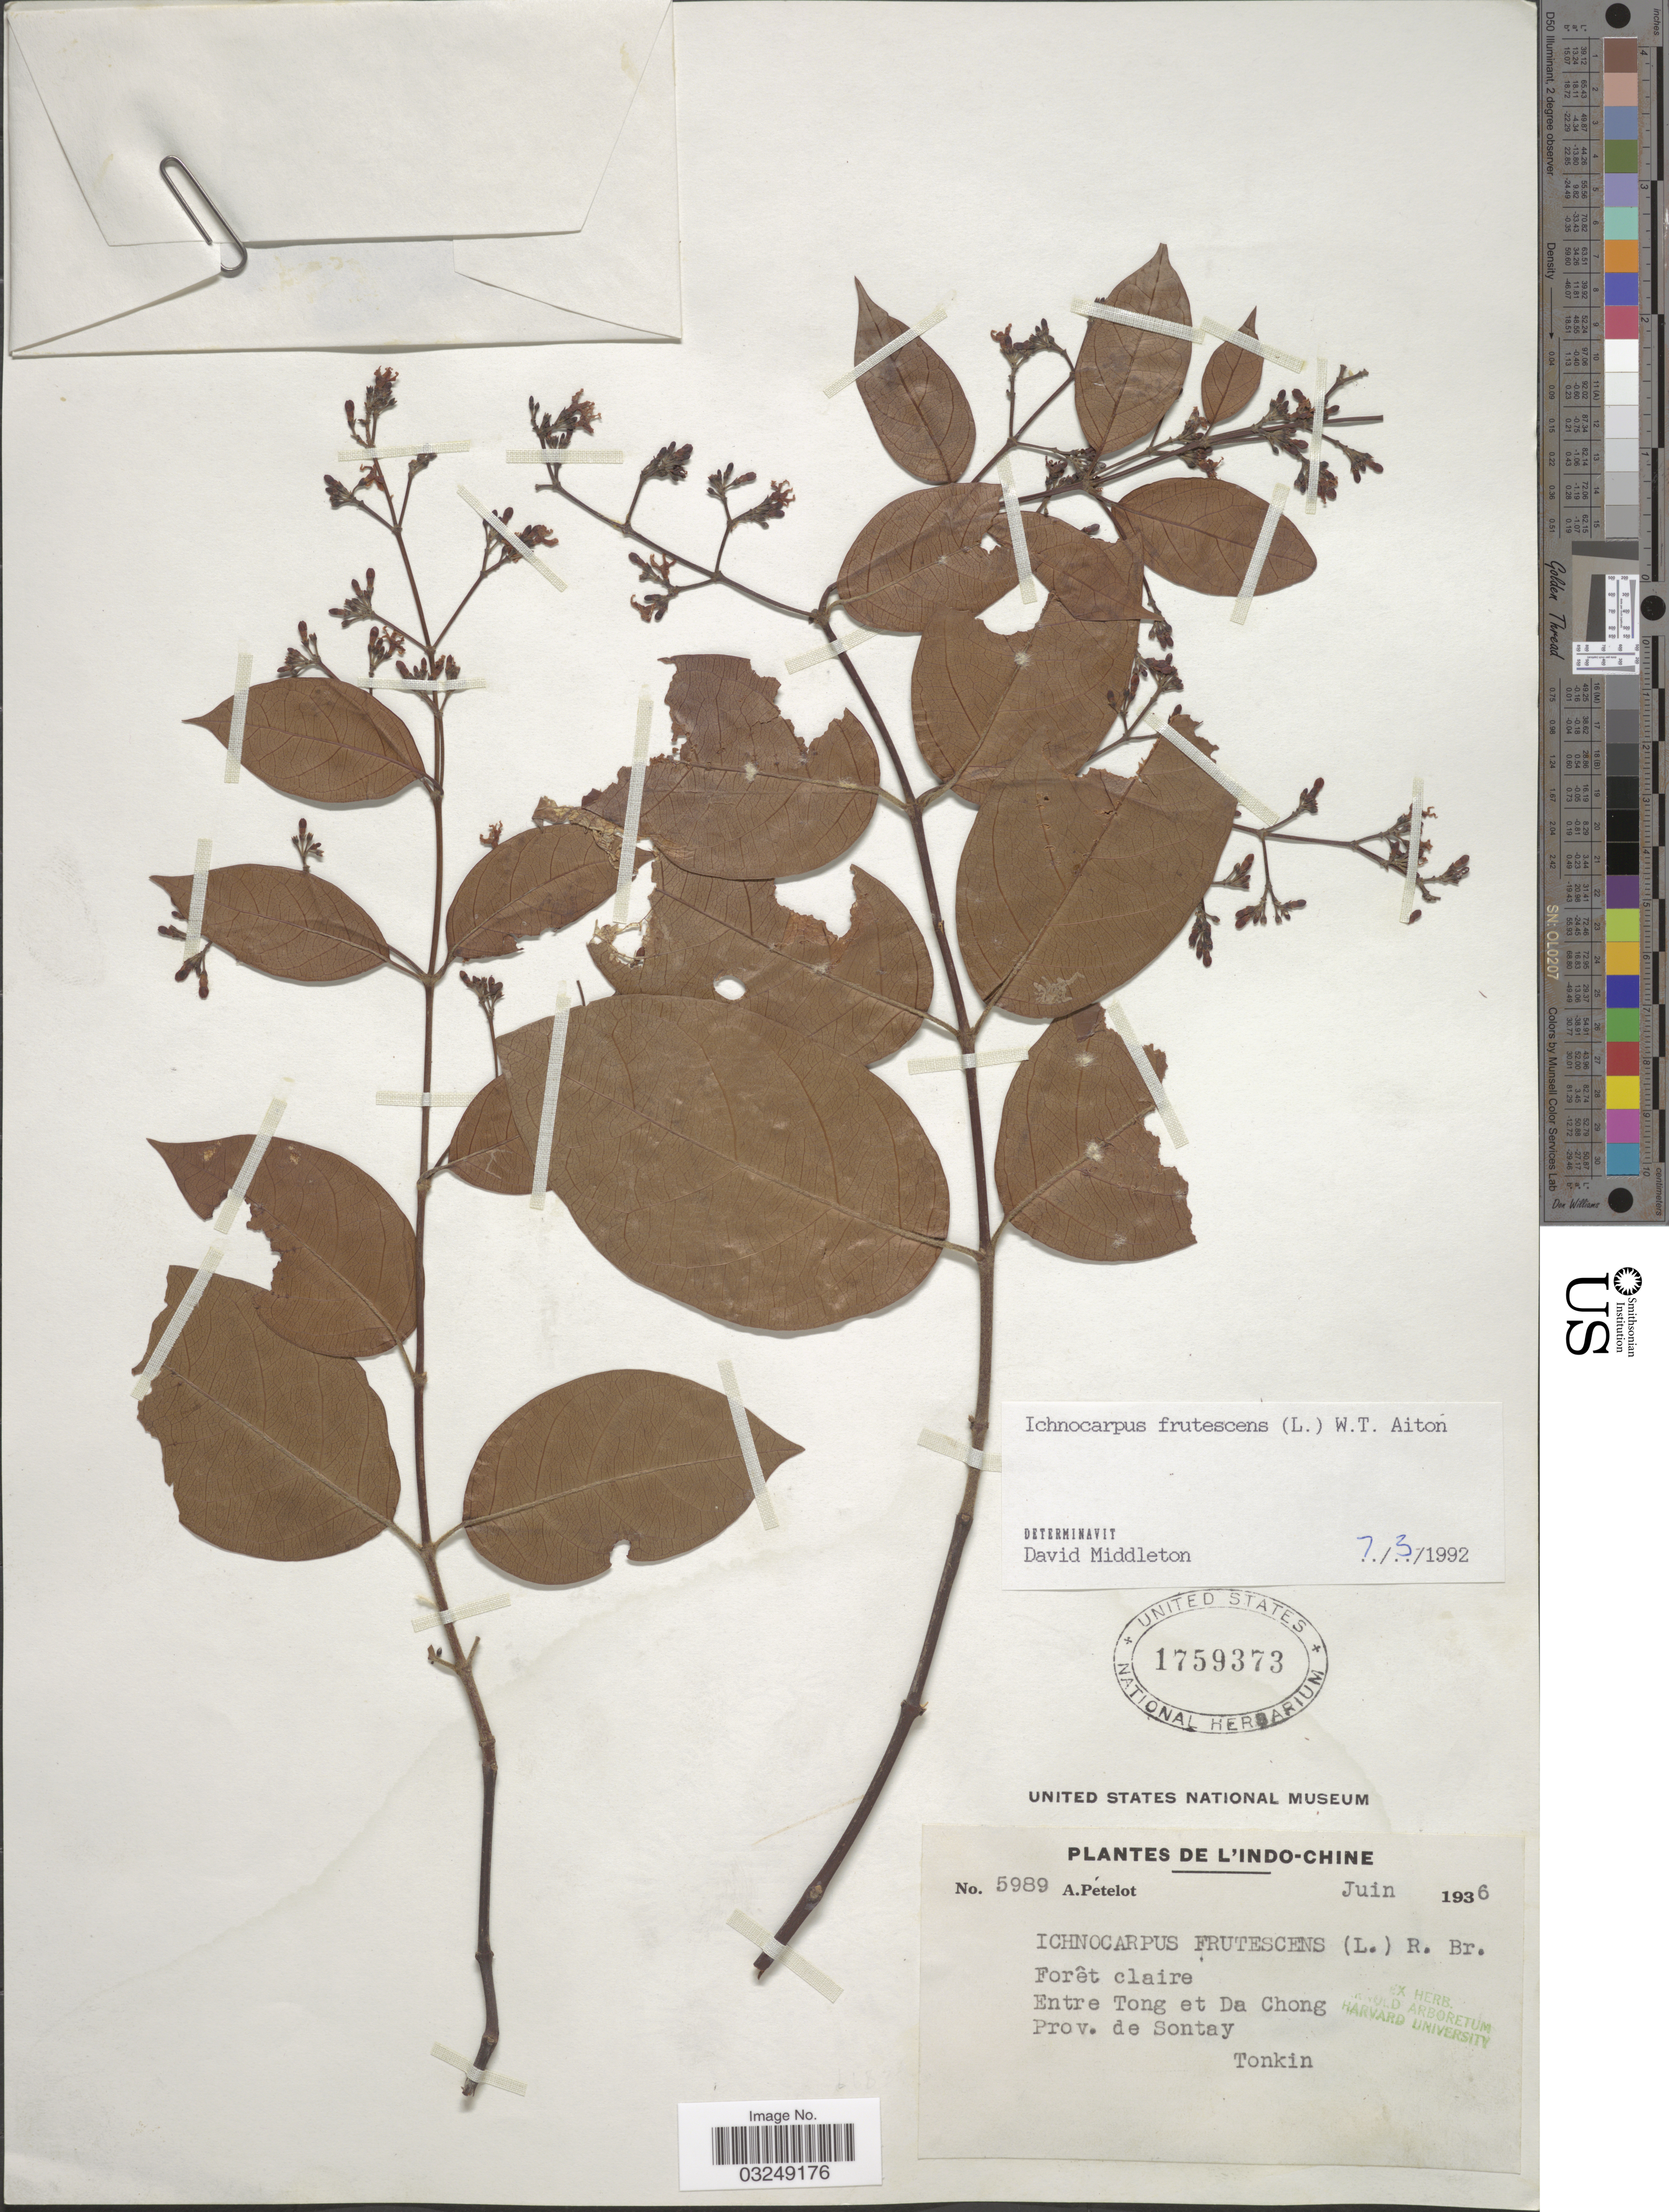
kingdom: Plantae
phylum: Tracheophyta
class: Magnoliopsida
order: Gentianales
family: Apocynaceae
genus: Ichnocarpus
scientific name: Ichnocarpus frutescens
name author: (L.) W.T. Aiton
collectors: A. Petelot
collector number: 5989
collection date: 1936-06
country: Vietnam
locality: Indo-Chine. Entre Tong et Da Chong. Prov. de Sontay, Tonkin.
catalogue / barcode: US 1759373